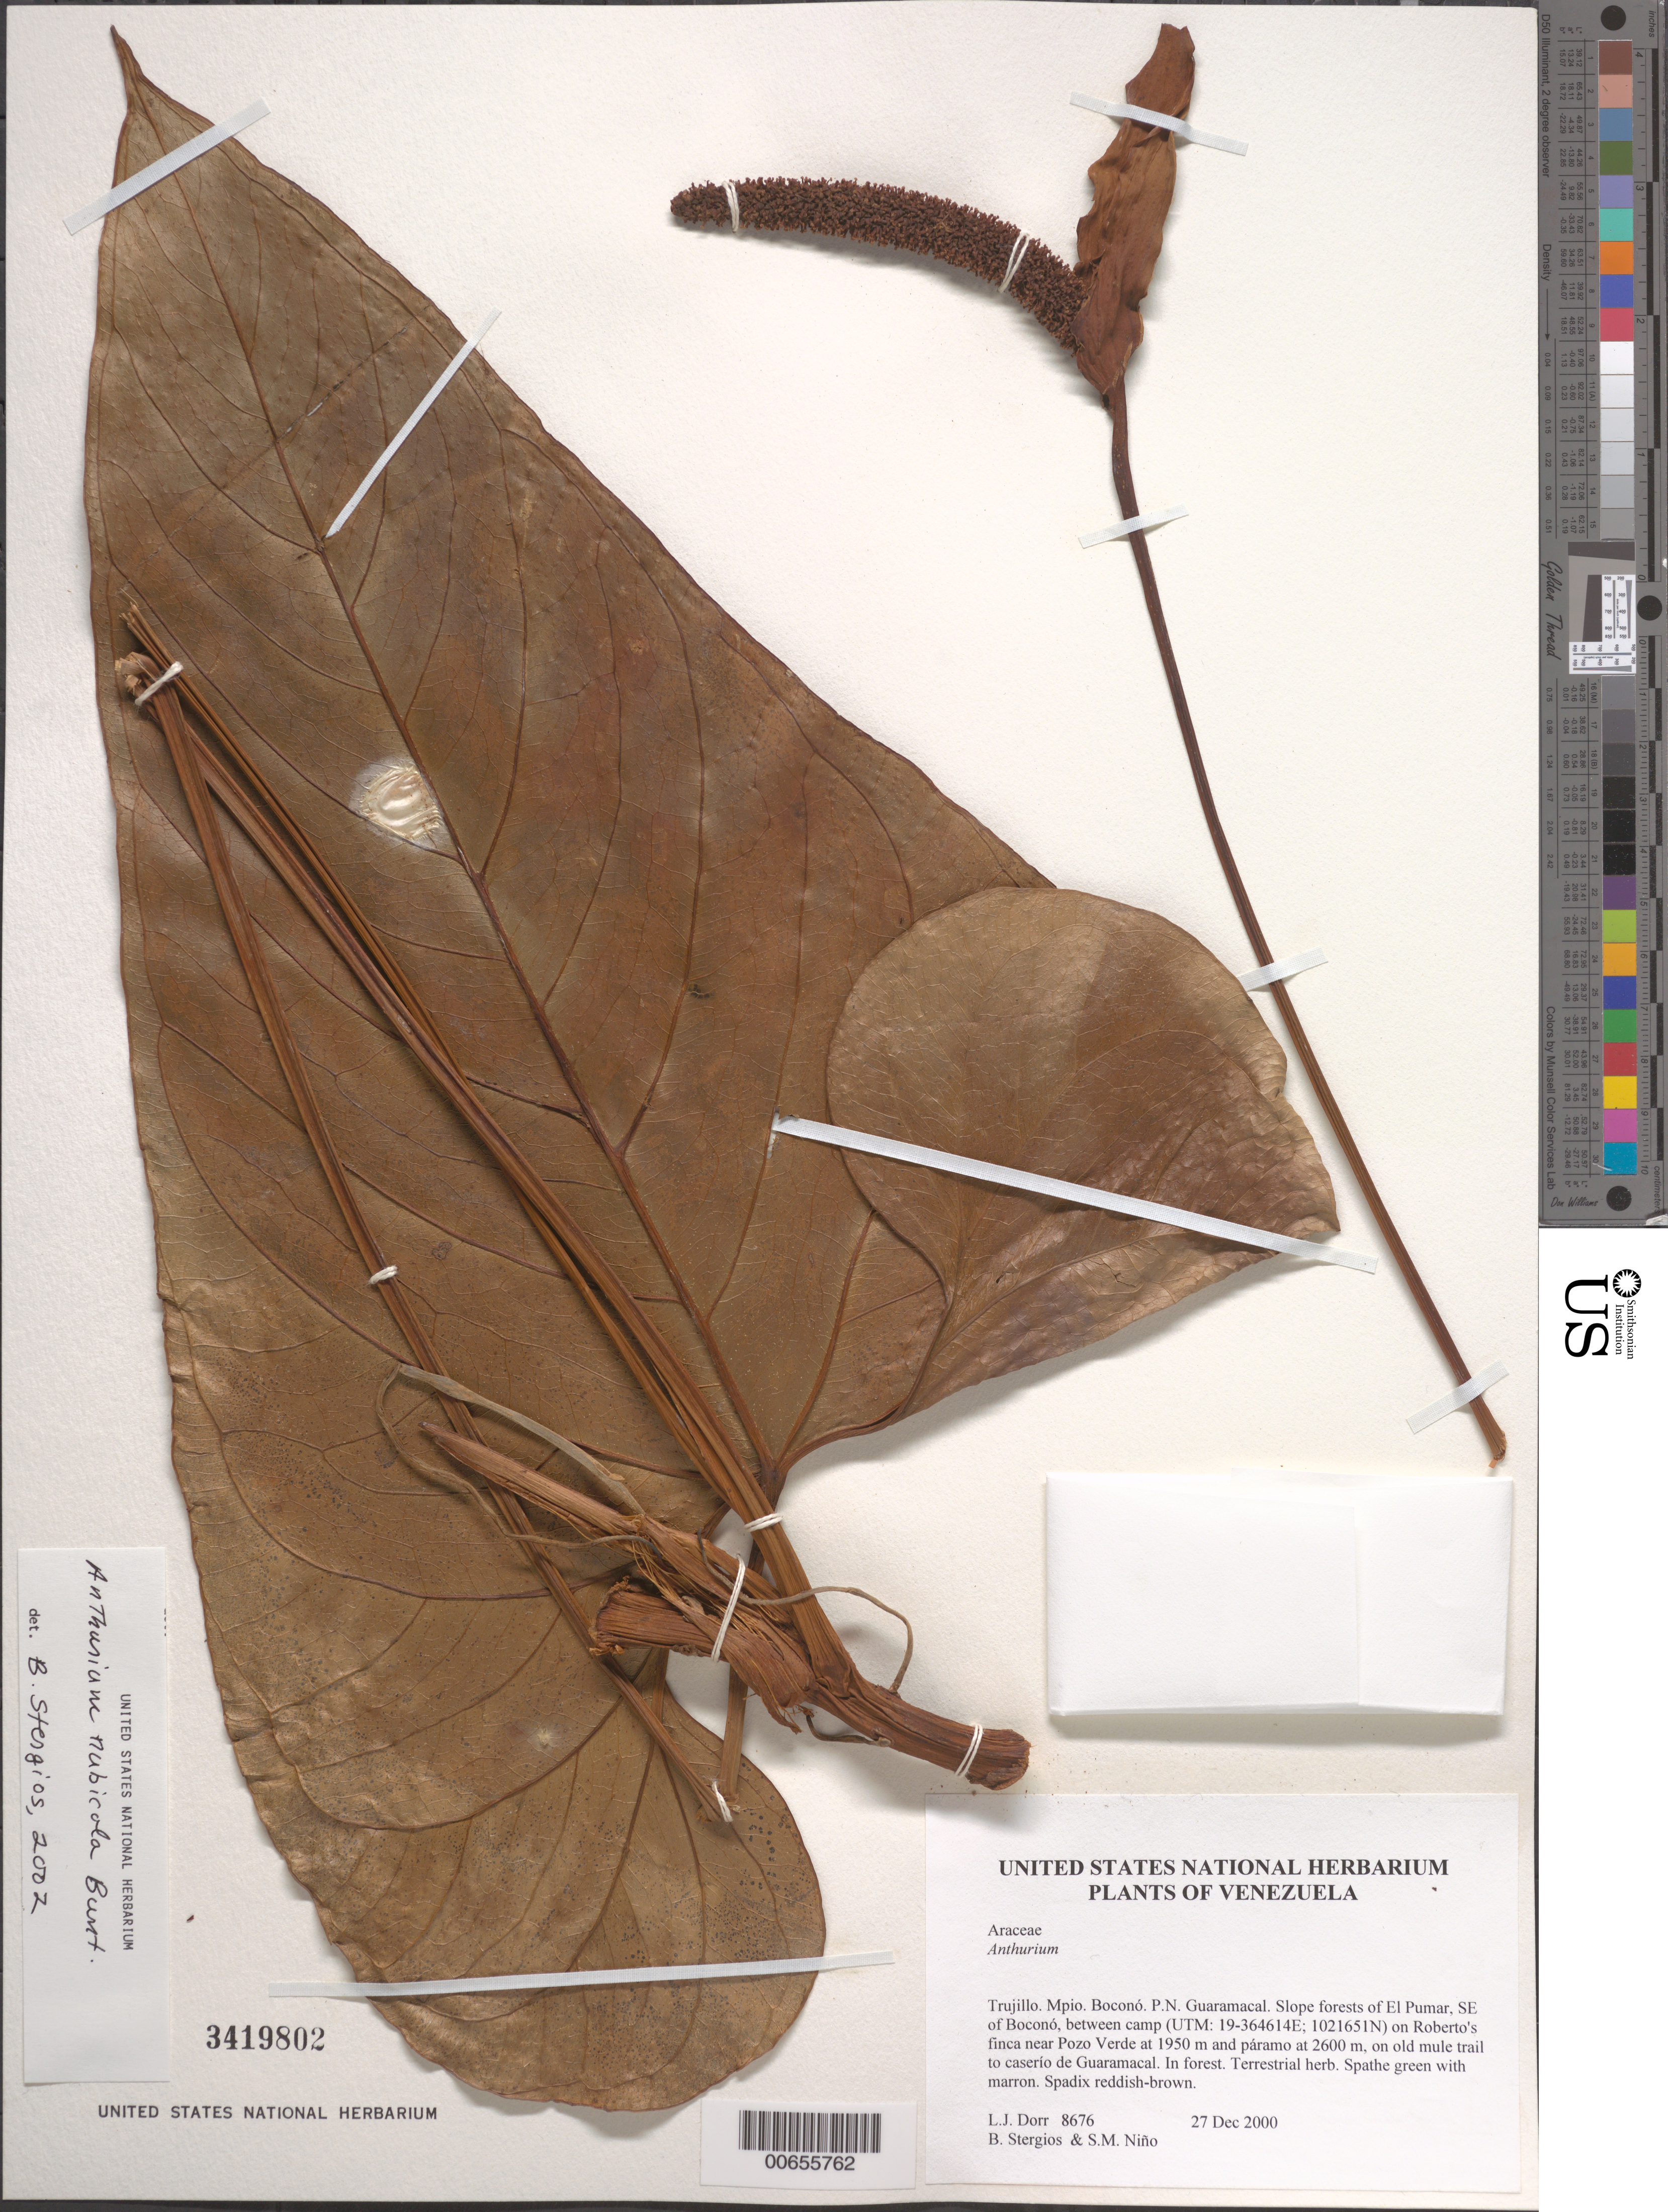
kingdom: Plantae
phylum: Tracheophyta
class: Liliopsida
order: Alismatales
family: Araceae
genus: Anthurium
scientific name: Anthurium nubicola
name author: G.S. Bunting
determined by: Stergios, B. G.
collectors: L. J. Dorr, B. G. Stergios & S. M. Niño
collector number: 8676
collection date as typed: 27 Dec 2000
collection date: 2000-12-27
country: Venezuela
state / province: Trujillo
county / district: Boconó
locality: Parque Nacional Guaramacal. El Pumar, SE of Boconó, between camp on Roberto's finca near Pozo Verde at 1950 m and páramo at 2600 m, on old mule trail to caserío de Guaramacal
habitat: In forest.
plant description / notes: PORT, US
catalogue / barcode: US 3419802